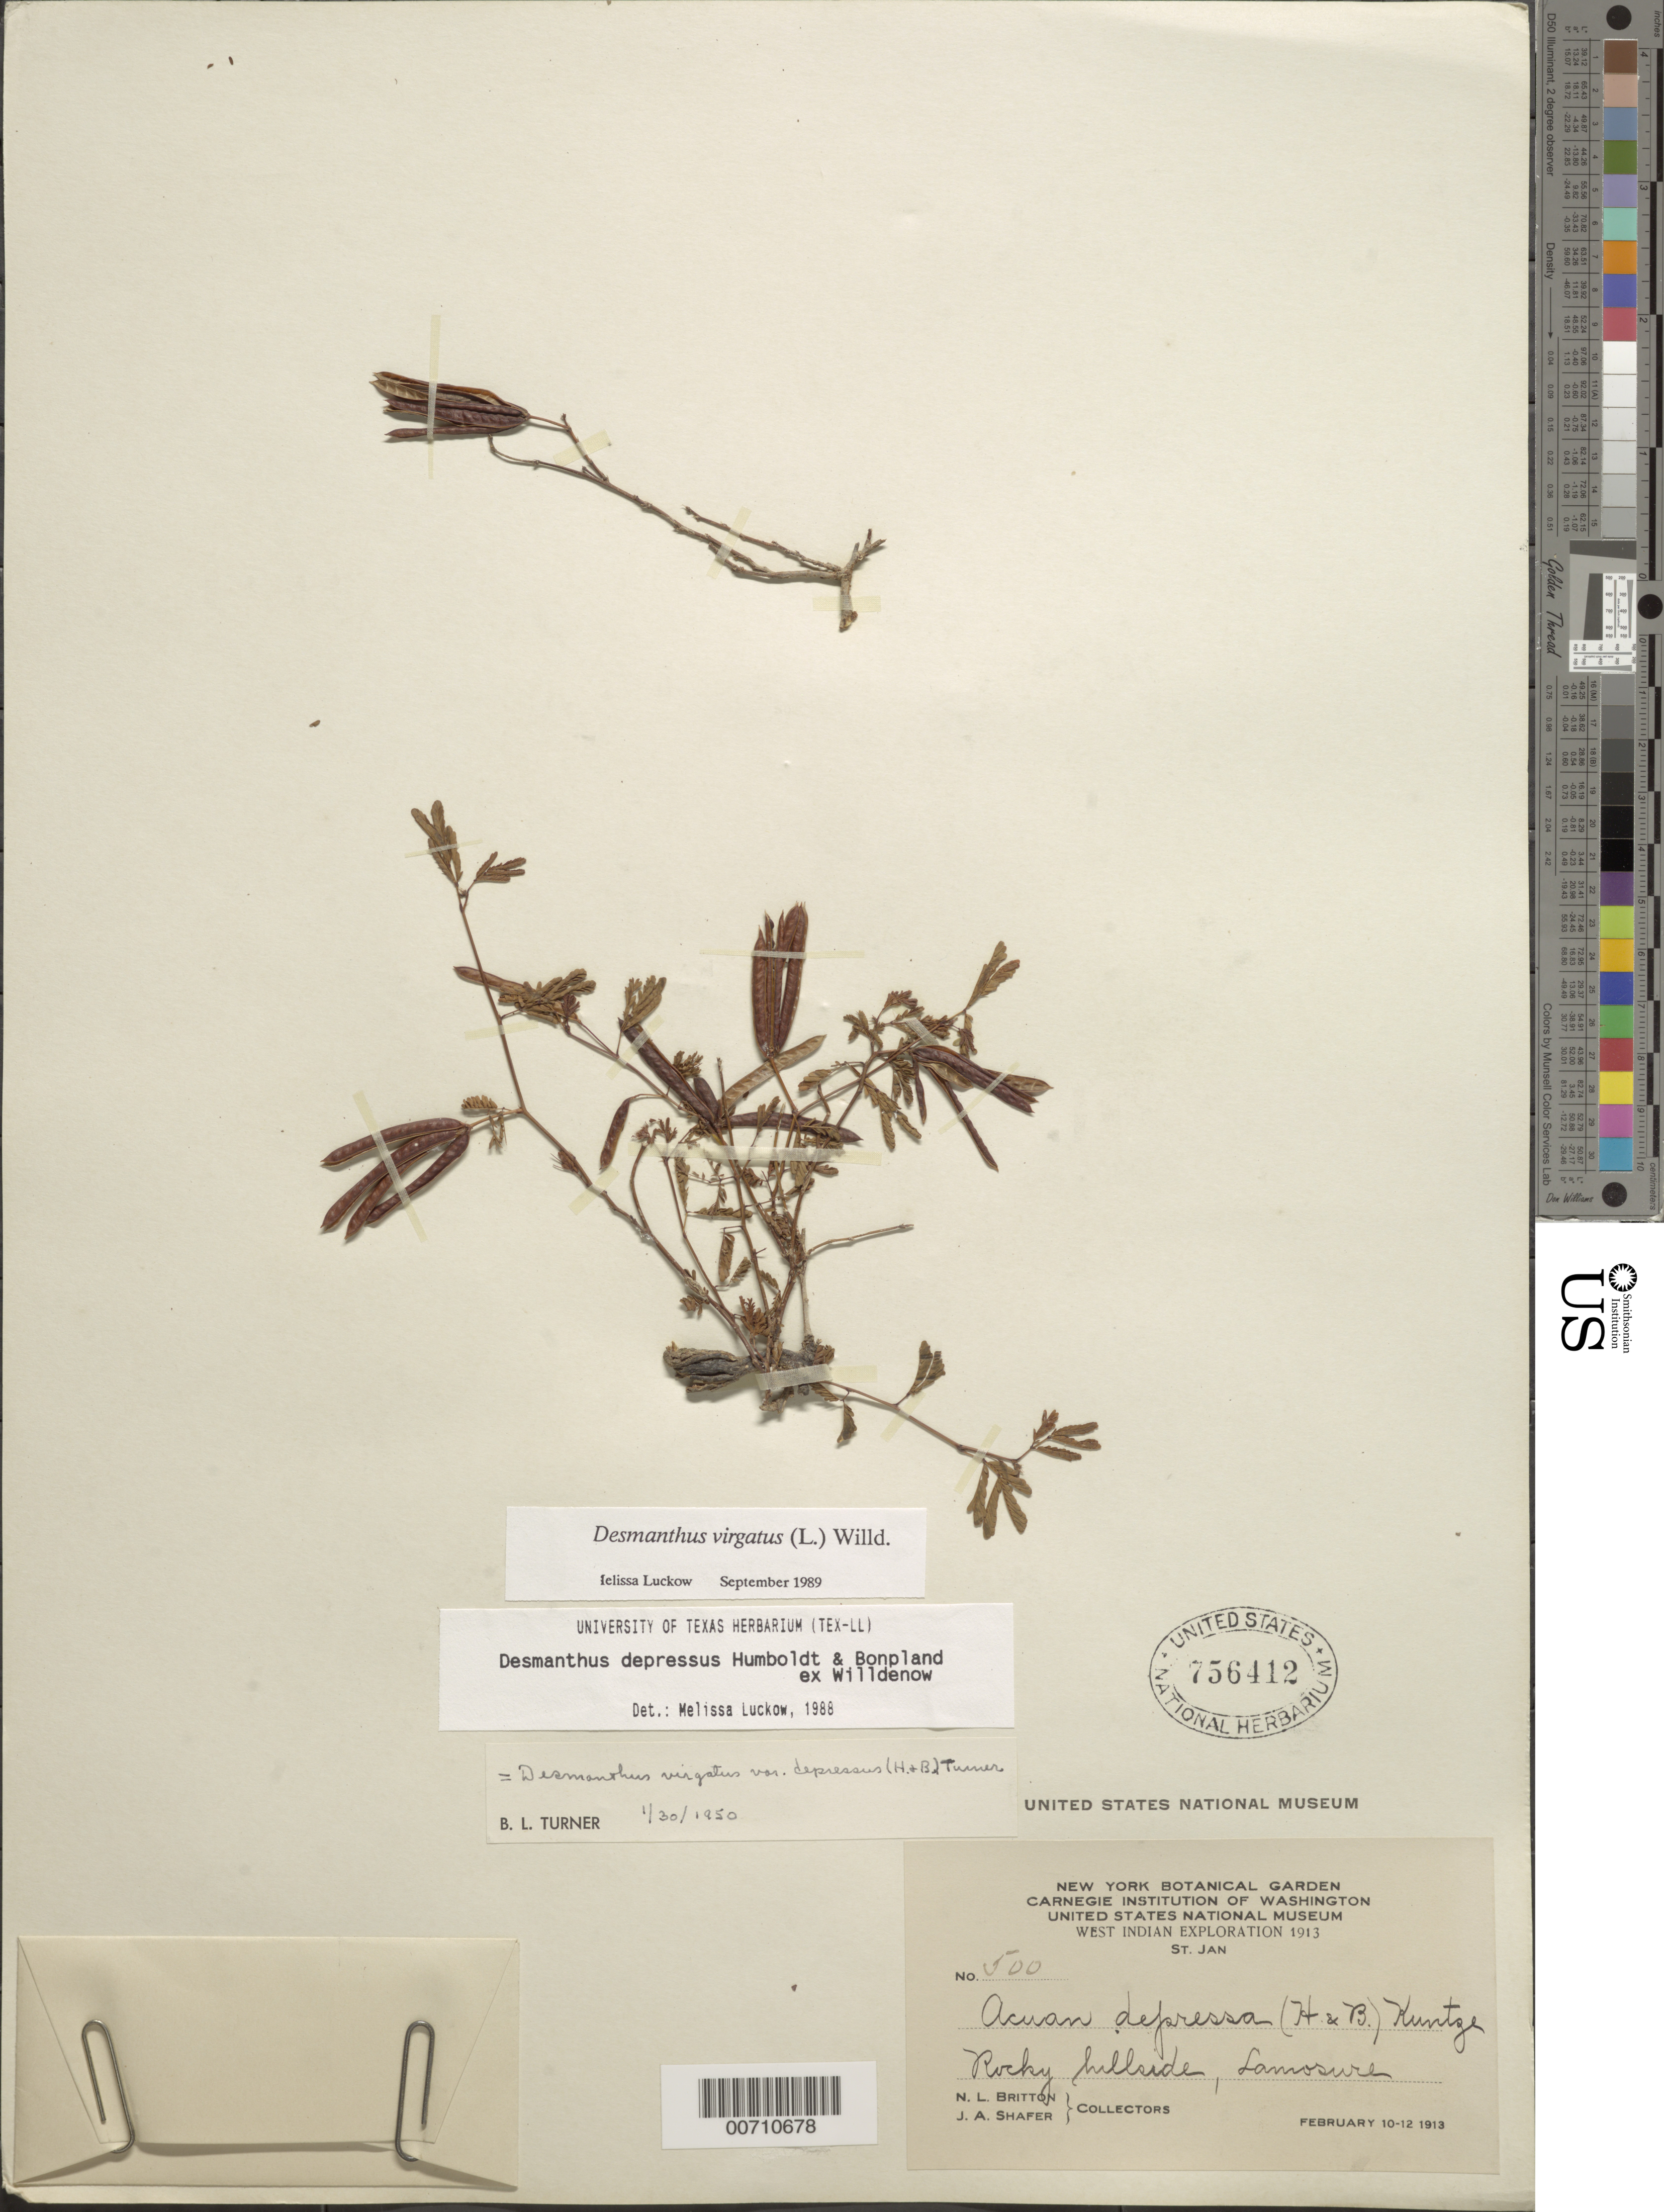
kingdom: Plantae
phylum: Tracheophyta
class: Magnoliopsida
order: Fabales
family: Fabaceae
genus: Desmanthus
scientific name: Desmanthus virgatus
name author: (L.) Willd.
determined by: Luckow, M. A.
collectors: N. Britton & J. A. Shafer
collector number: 500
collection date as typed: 10 Feb 1913 to 12 Feb 1913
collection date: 1913-02-10/1913-02-12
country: U.S. Virgin Islands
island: St. John Island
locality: Lamosure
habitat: Rocky hillside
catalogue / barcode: US 756412